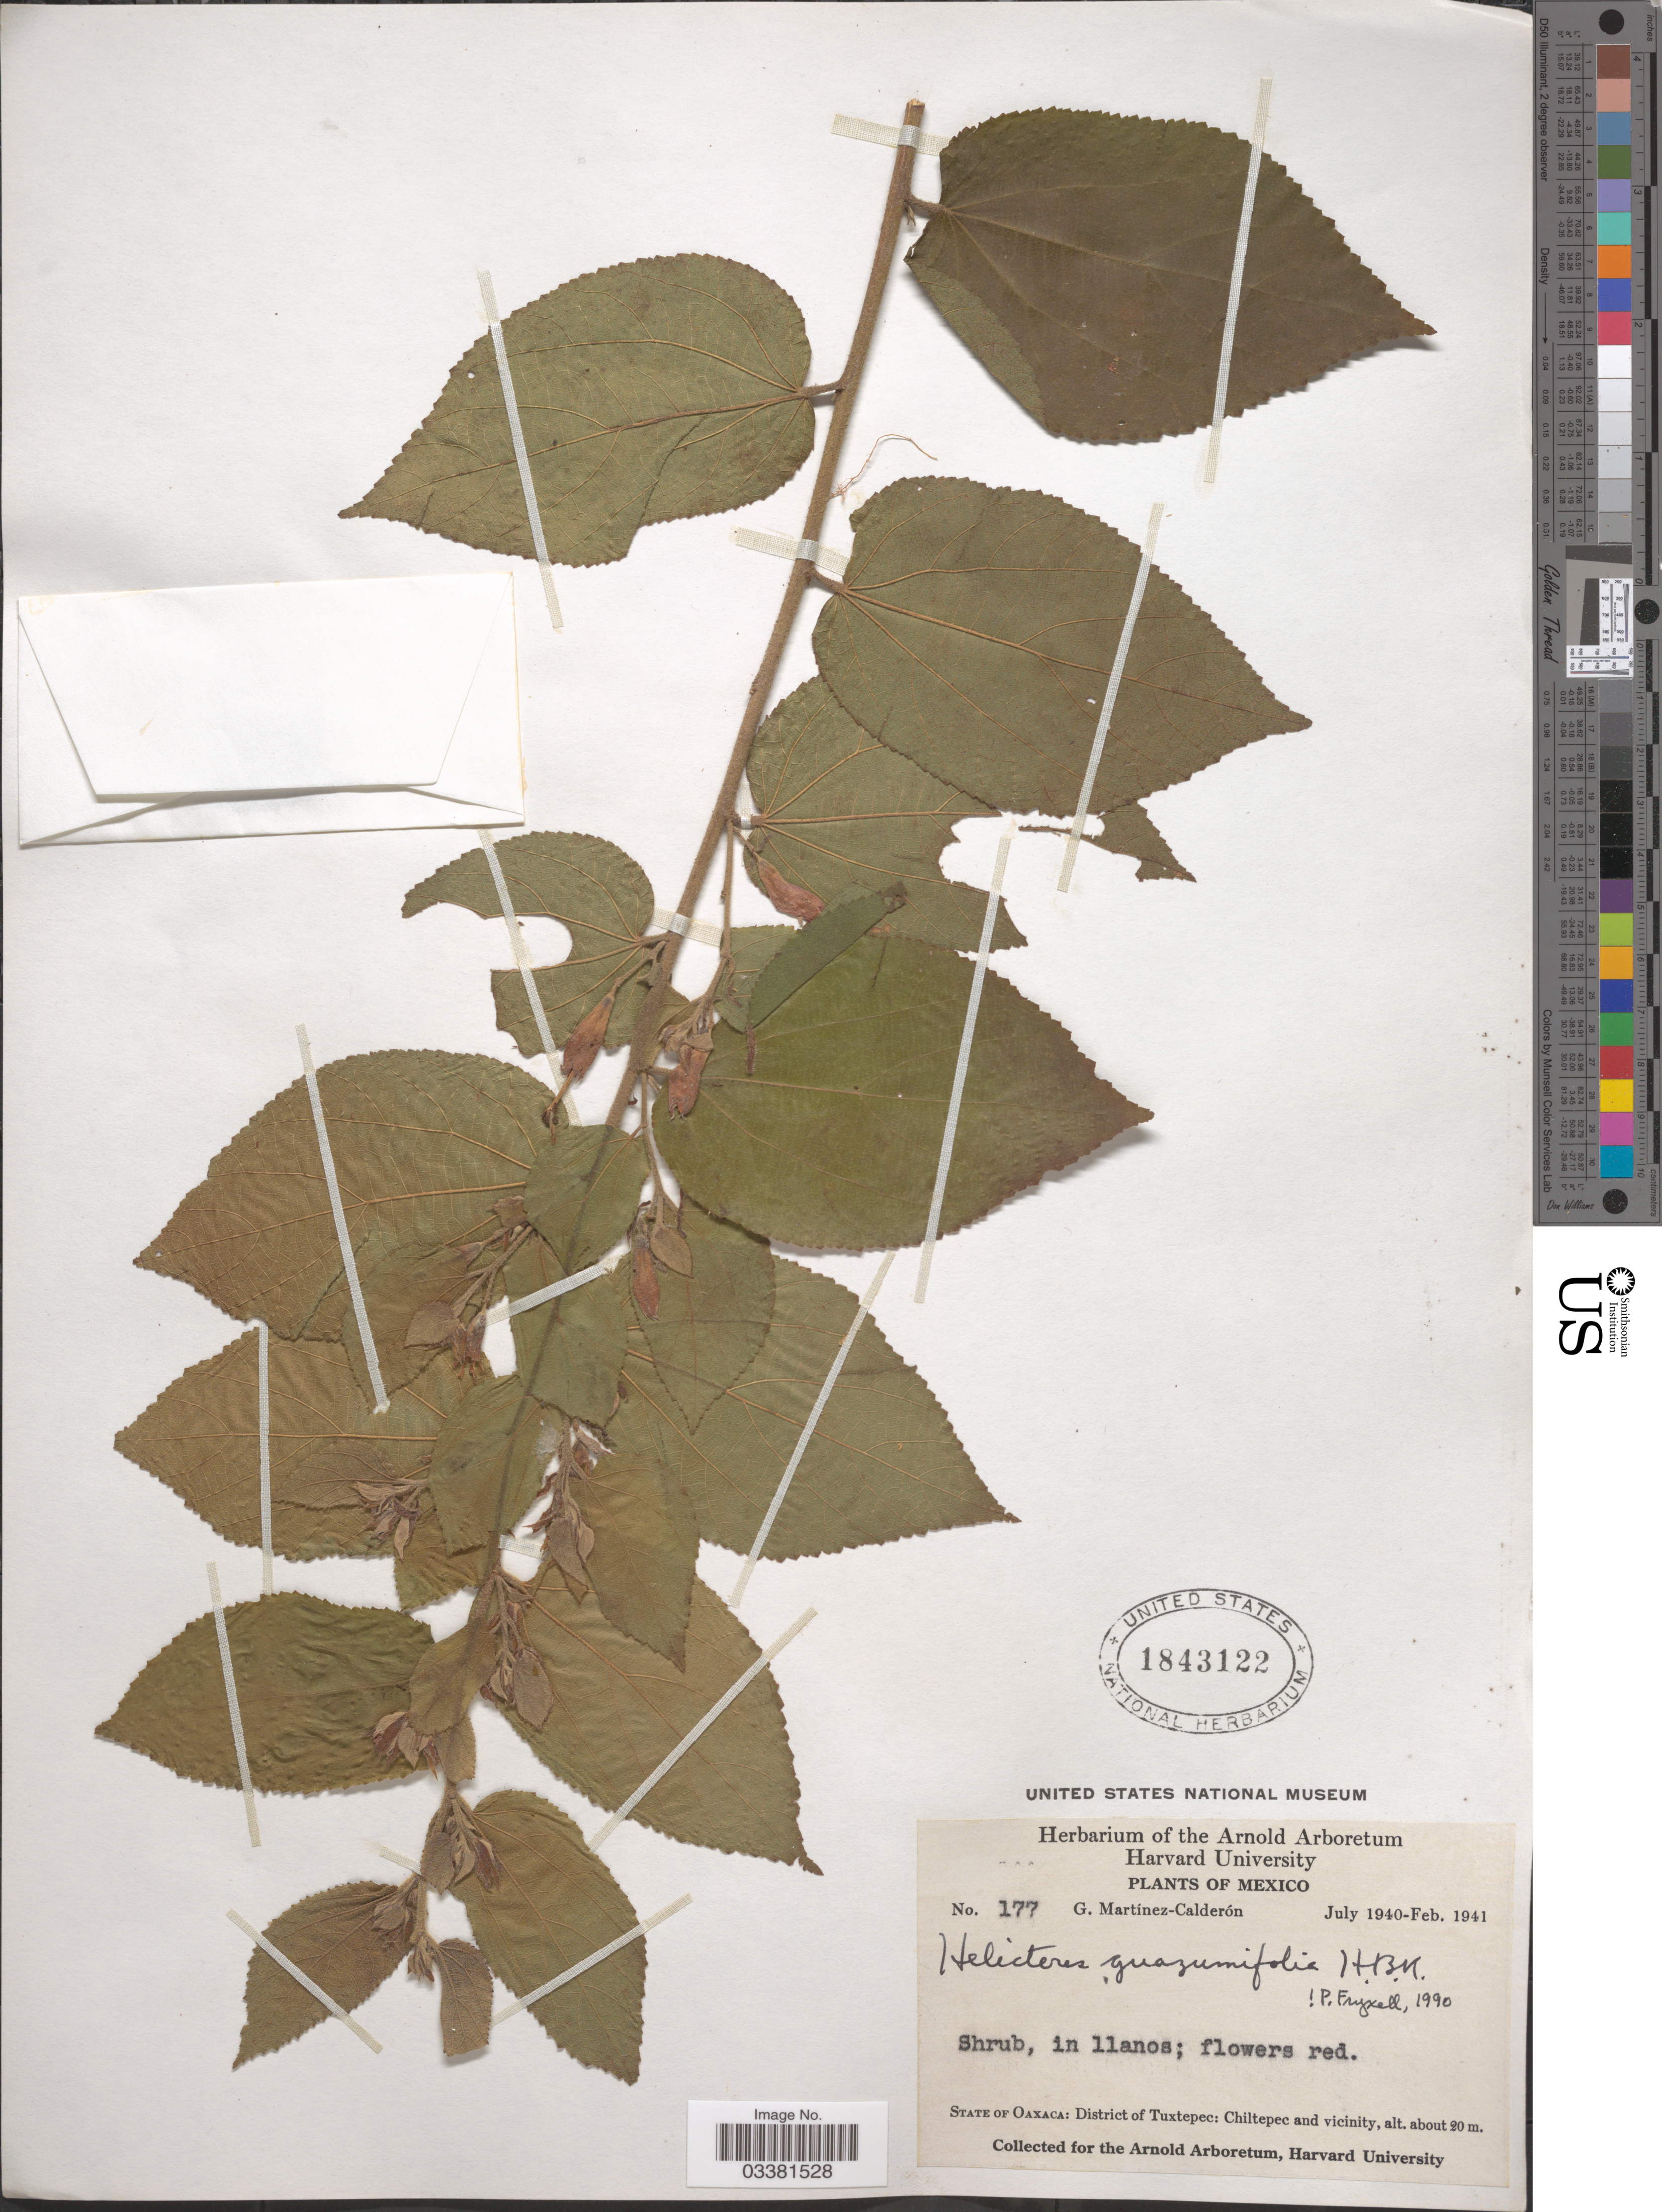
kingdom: Plantae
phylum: Tracheophyta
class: Magnoliopsida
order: Malvales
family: Malvaceae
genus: Helicteres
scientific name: Helicteres guazumifolia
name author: Kunth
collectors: G. Martínez Calderón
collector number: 177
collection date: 1940-07/1941-02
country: Mexico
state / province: Oaxaca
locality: District of Tuxtepec: Chiltepec and vicinity.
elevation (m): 20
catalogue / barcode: US 1843122